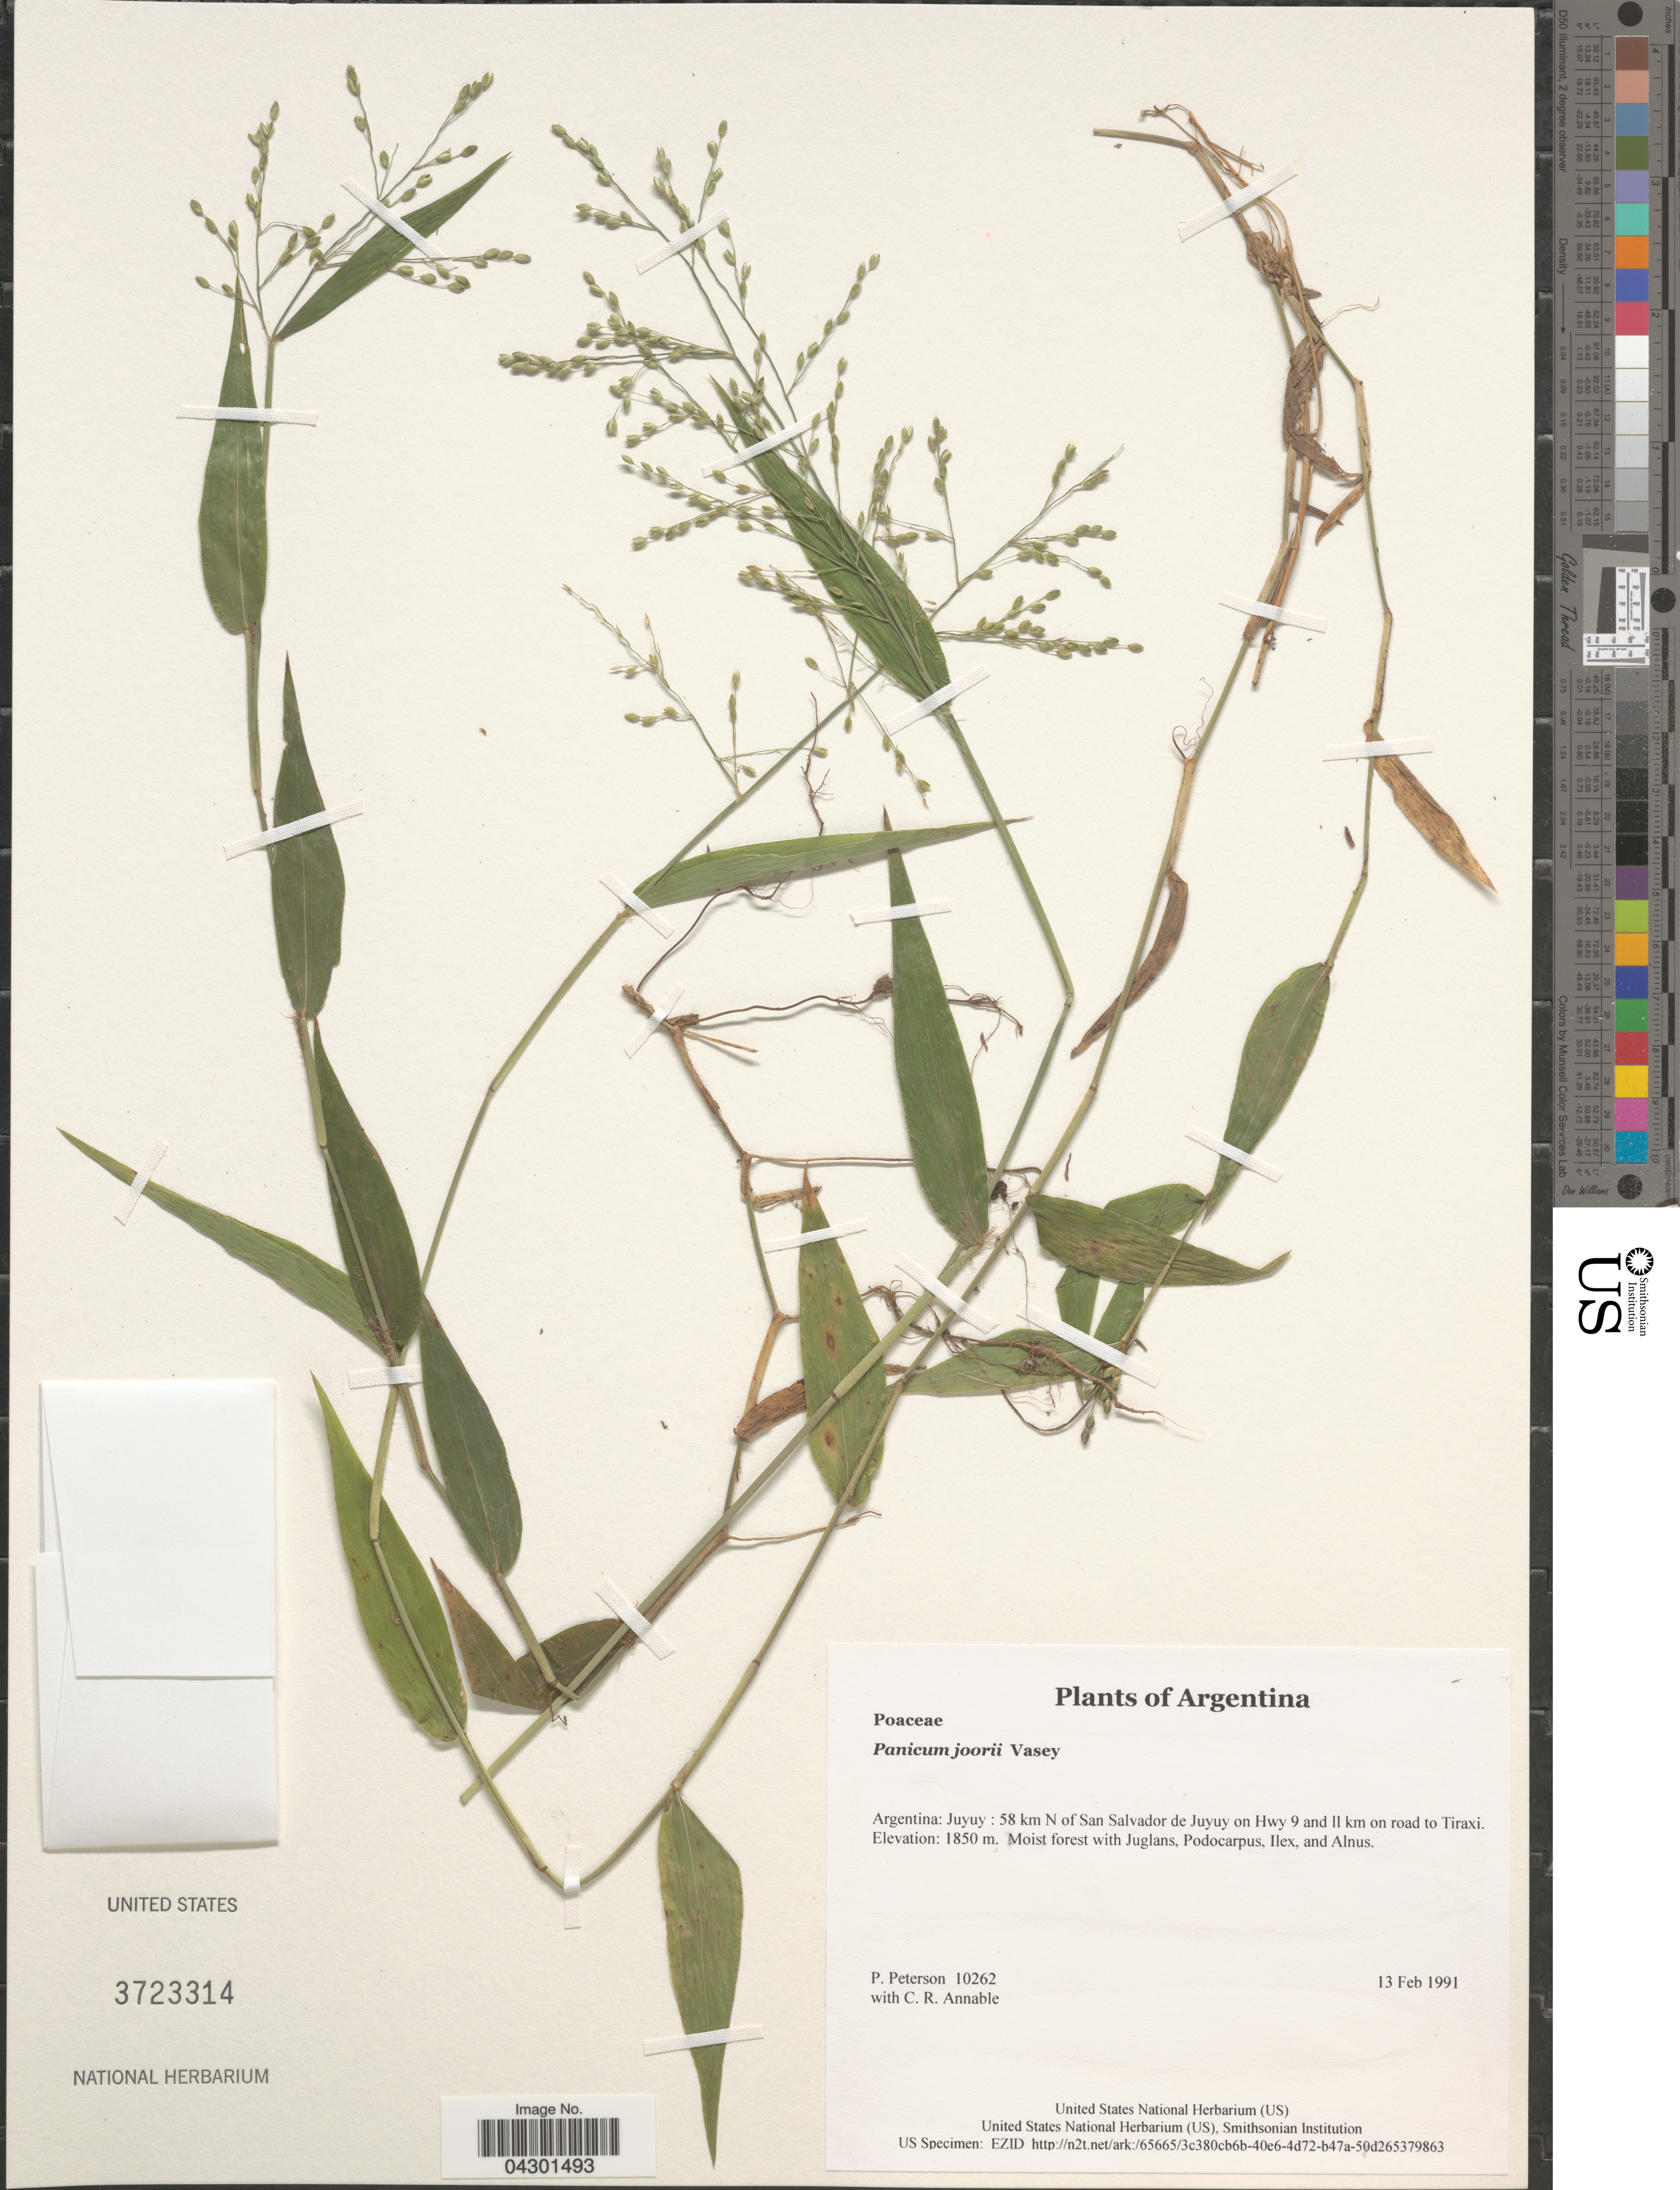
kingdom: Plantae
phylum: Tracheophyta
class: Liliopsida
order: Poales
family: Poaceae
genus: Panicum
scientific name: Panicum sp.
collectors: P. Peterson & C. R. Annable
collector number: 10262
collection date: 1991-02-13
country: Argentina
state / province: Jujuy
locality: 58 km N of San Salvador de Jujuy on Hwy 9 and 11 km on road to Tiraxi.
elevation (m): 1850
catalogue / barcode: US 3723314